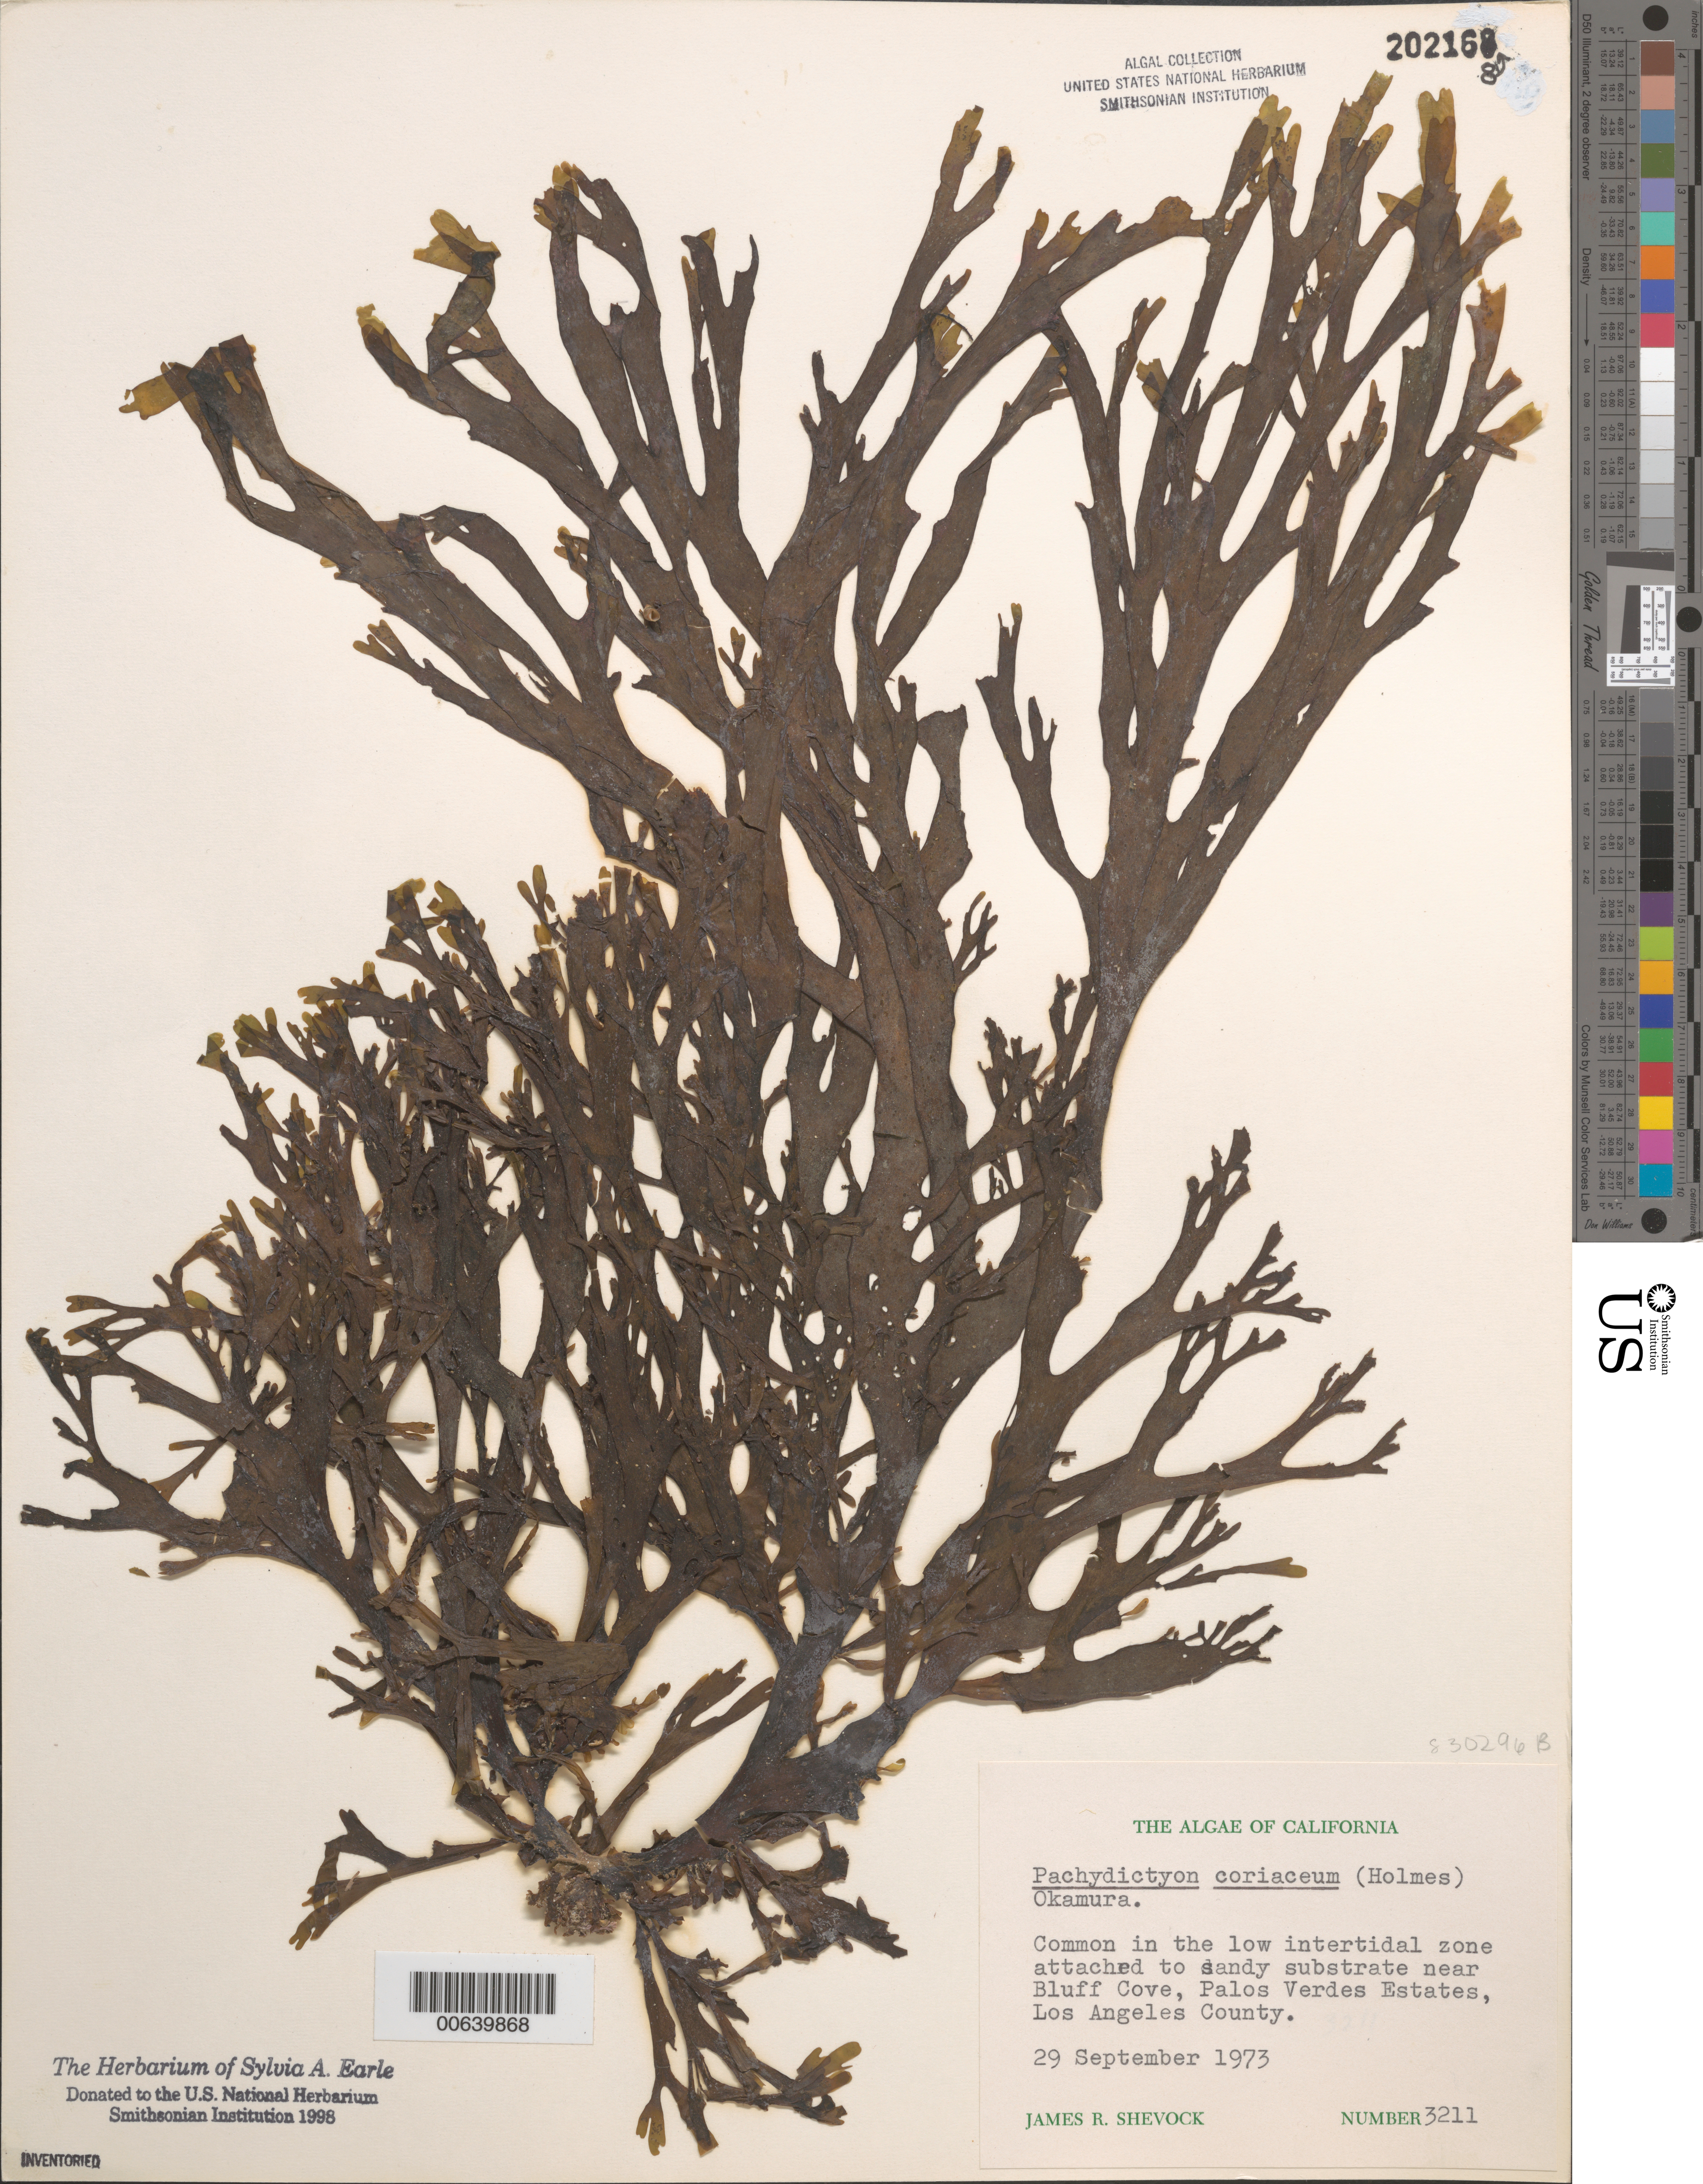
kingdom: Chromista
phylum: Ochrophyta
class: Phaeophyceae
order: Dictyotales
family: Dictyotaceae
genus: Pachydictyon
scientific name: Pachydictyon coriaceum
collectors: J. R. Shevock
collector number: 3211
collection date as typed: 29 Sep 1973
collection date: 1973-09-29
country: United States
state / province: California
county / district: Los Angeles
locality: Palos Verdes Estates, near Bluff Cove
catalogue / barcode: US 202168